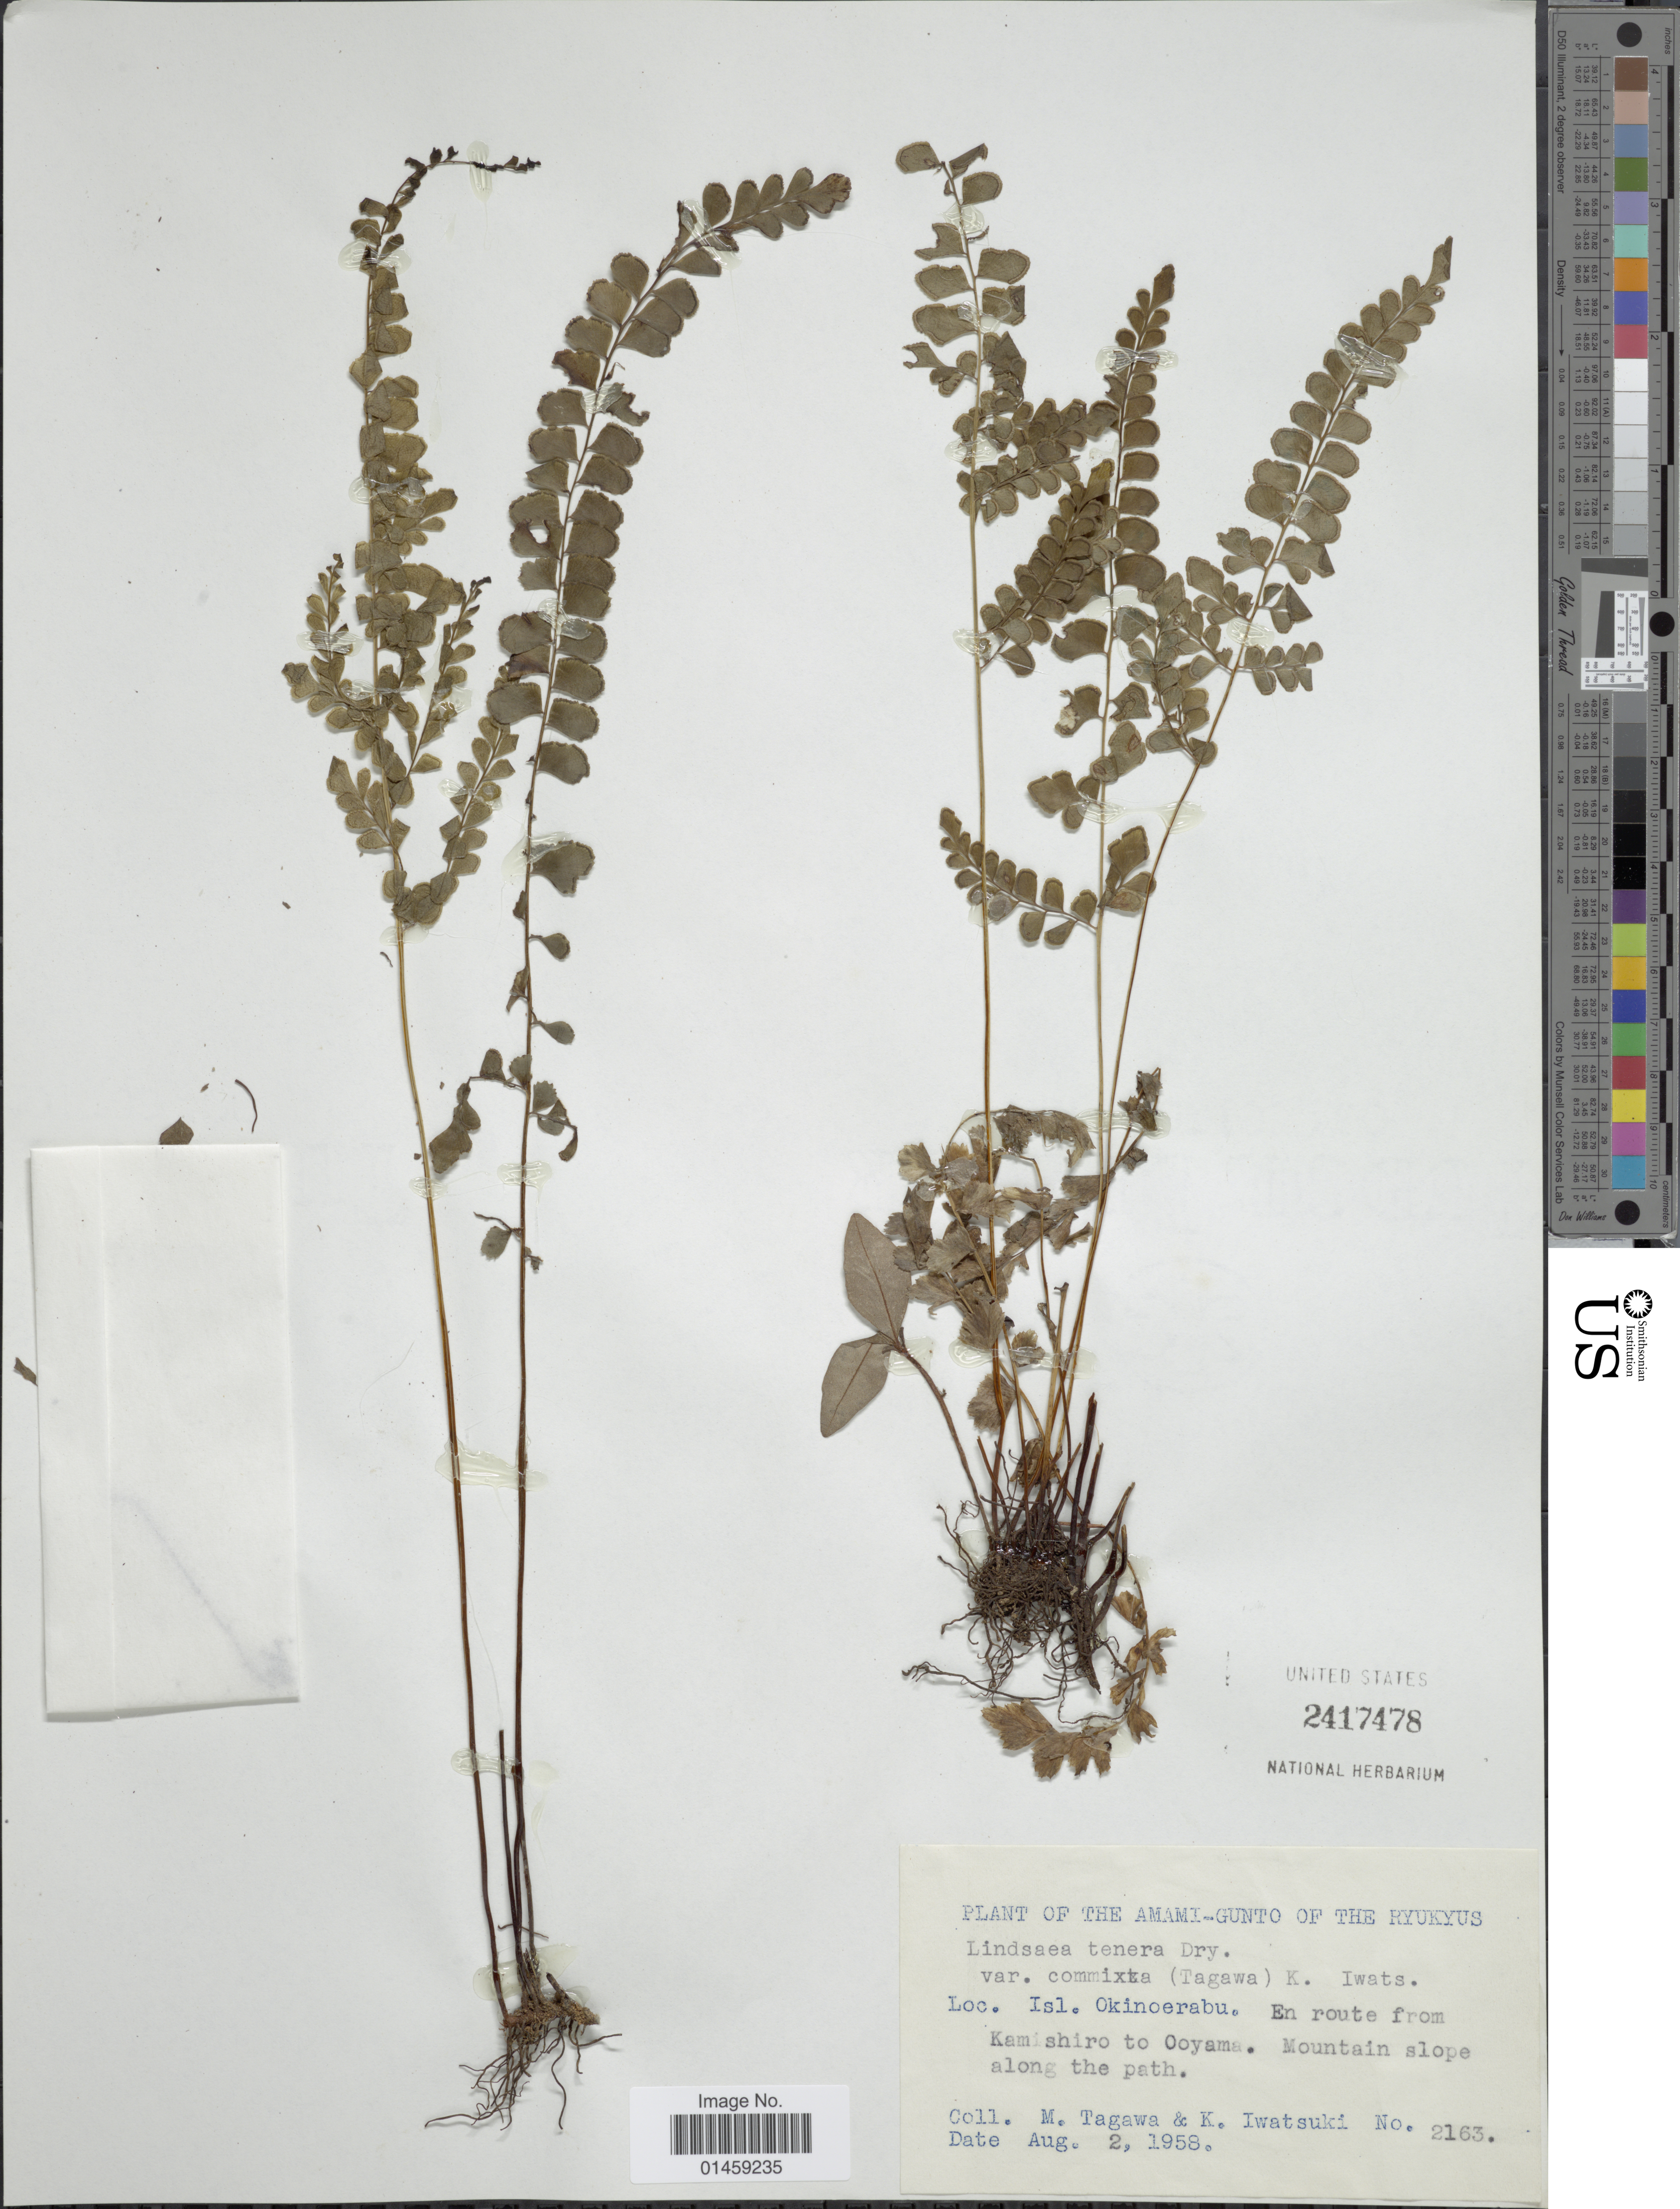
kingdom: Plantae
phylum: Tracheophyta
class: Polypodiopsida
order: Polypodiales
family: Lindsaeaceae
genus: Lindsaea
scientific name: Lindsaea orbiculata var. commixta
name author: (Tagawa) K.U. Kramer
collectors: M. Tagawa & K. Iwatsuki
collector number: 2163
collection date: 1958-08-02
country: Japan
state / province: Okinawa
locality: Amami-Gunto of the Ryukyus. Isl. Okinoerabu. En route from Kamishiro to Ooyama. Mountain slope along the path.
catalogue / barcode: US 2417478